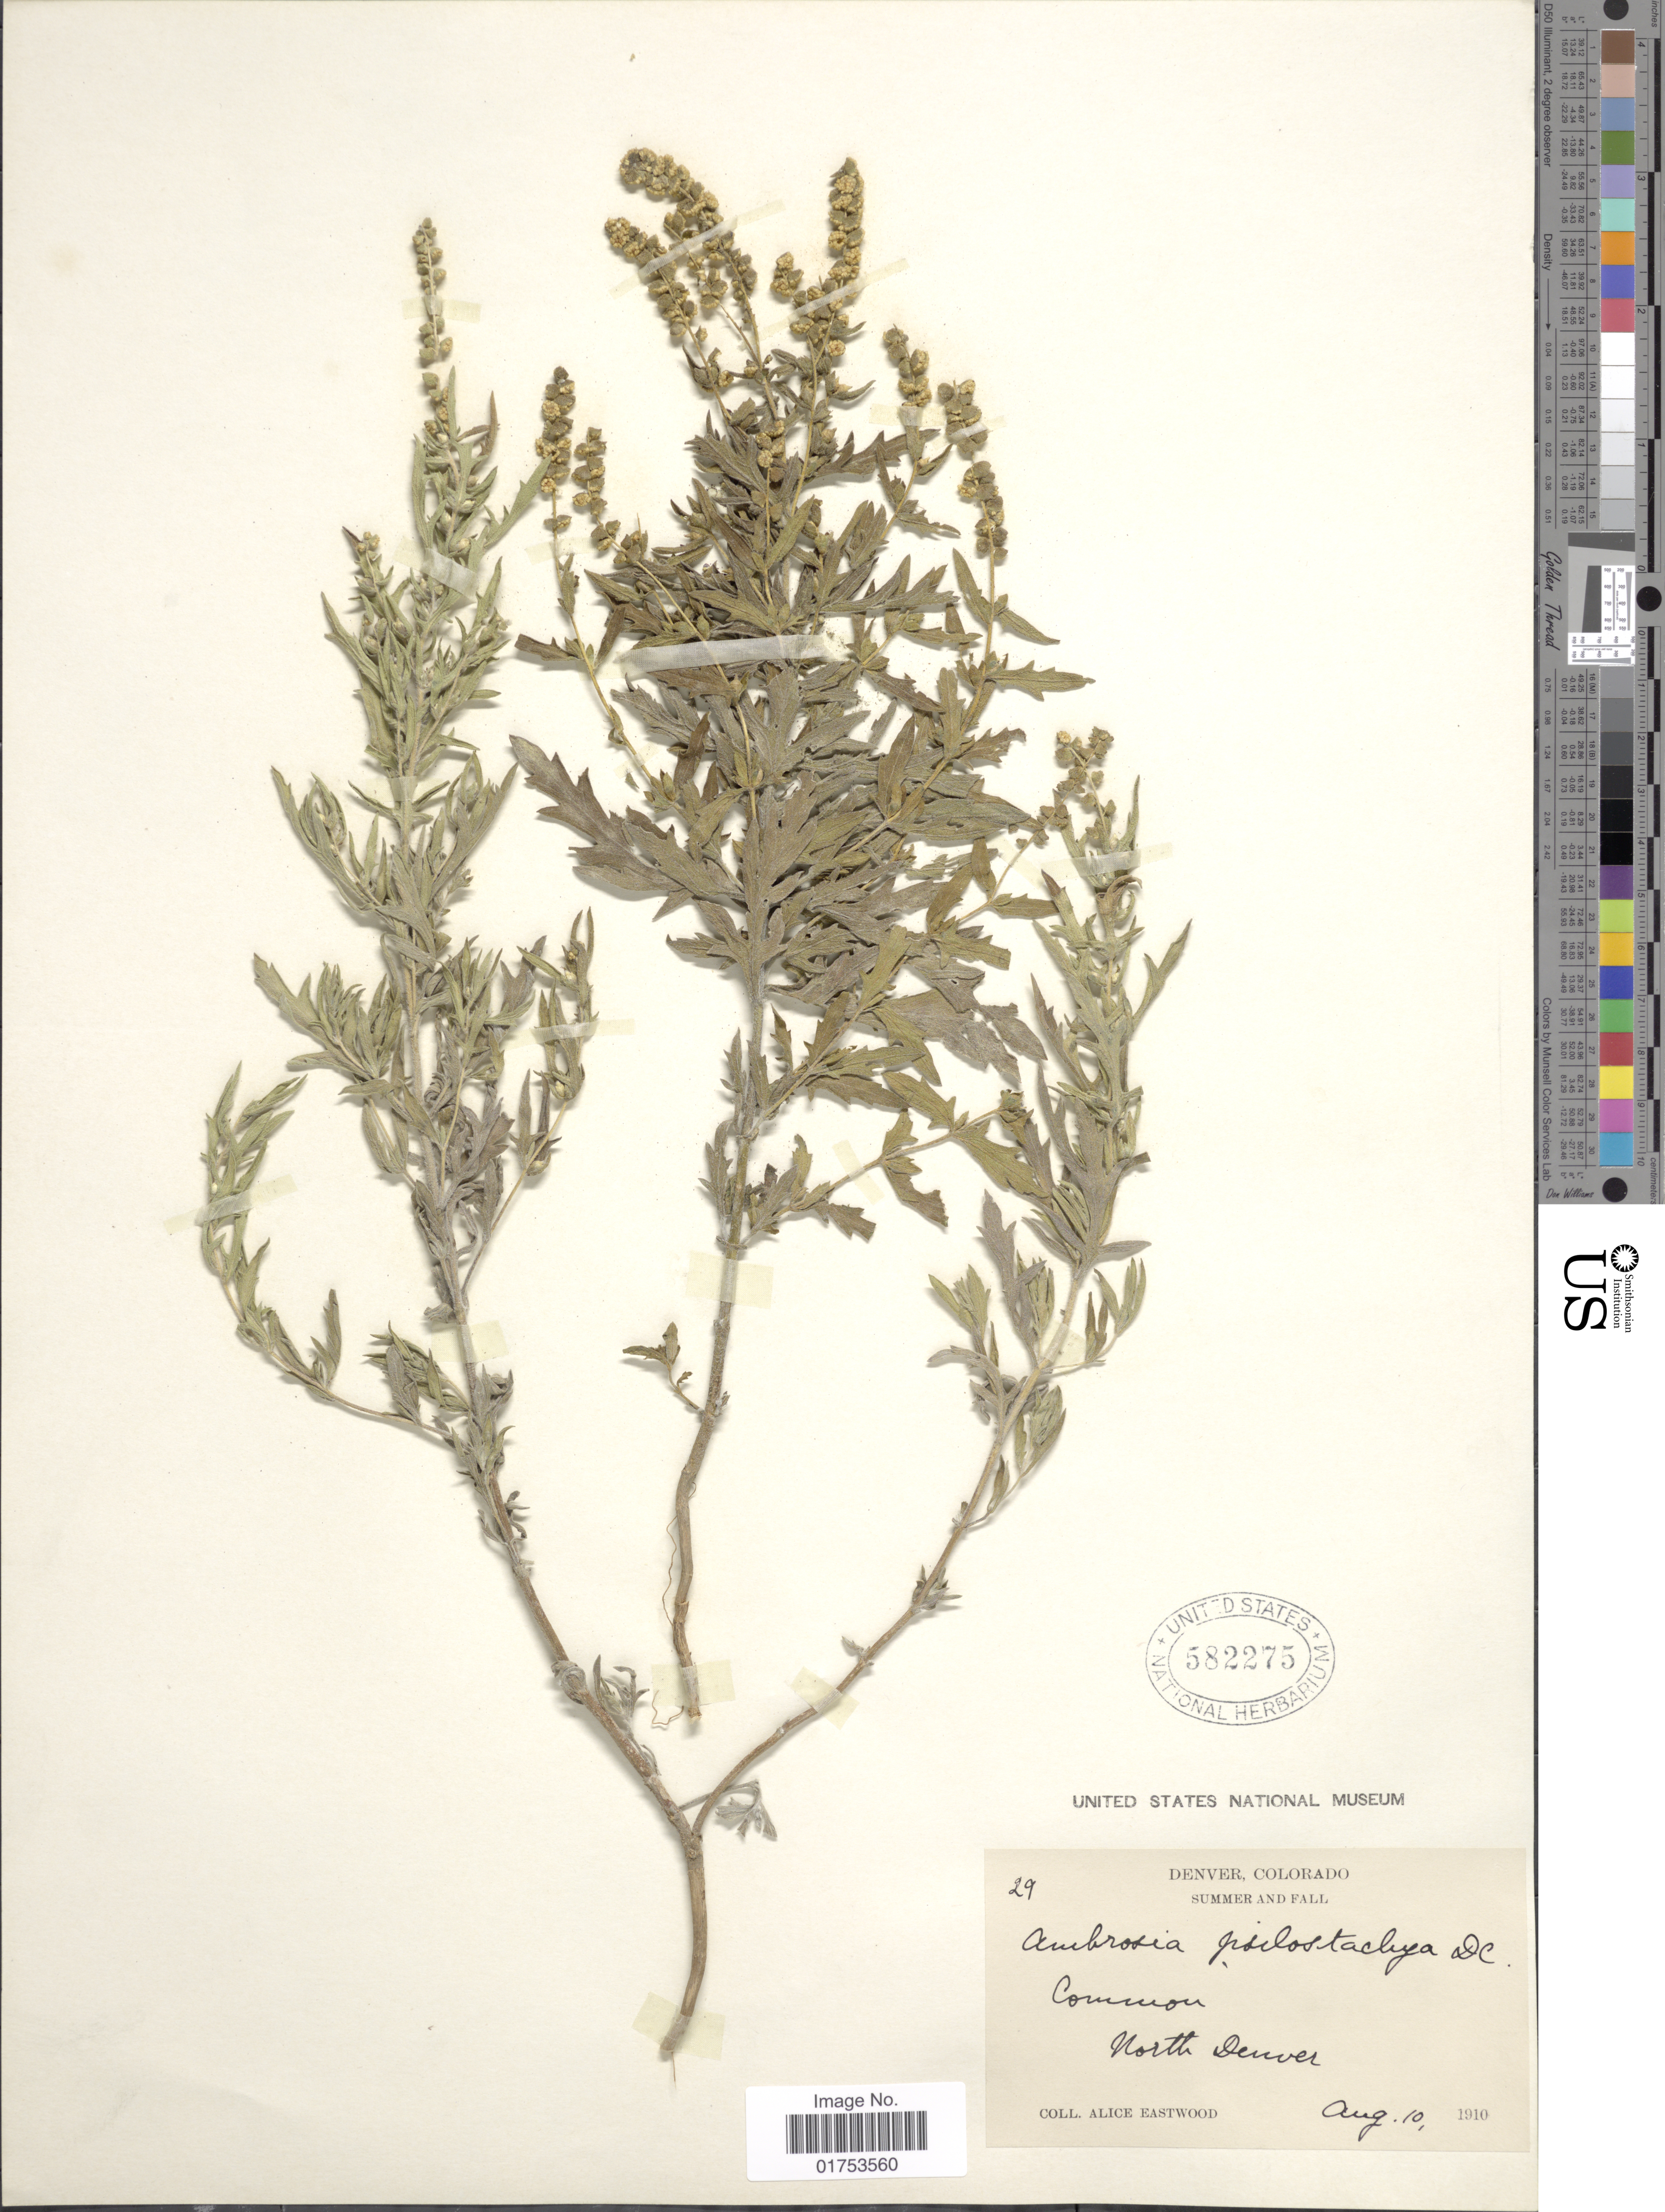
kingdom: Plantae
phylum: Tracheophyta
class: Magnoliopsida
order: Asterales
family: Asteraceae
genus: Ambrosia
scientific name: Ambrosia psilostachya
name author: DC.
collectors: A. Eastwood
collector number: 29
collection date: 1910-08-10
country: United States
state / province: Colorado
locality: Denver, North Denver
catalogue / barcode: US 582275